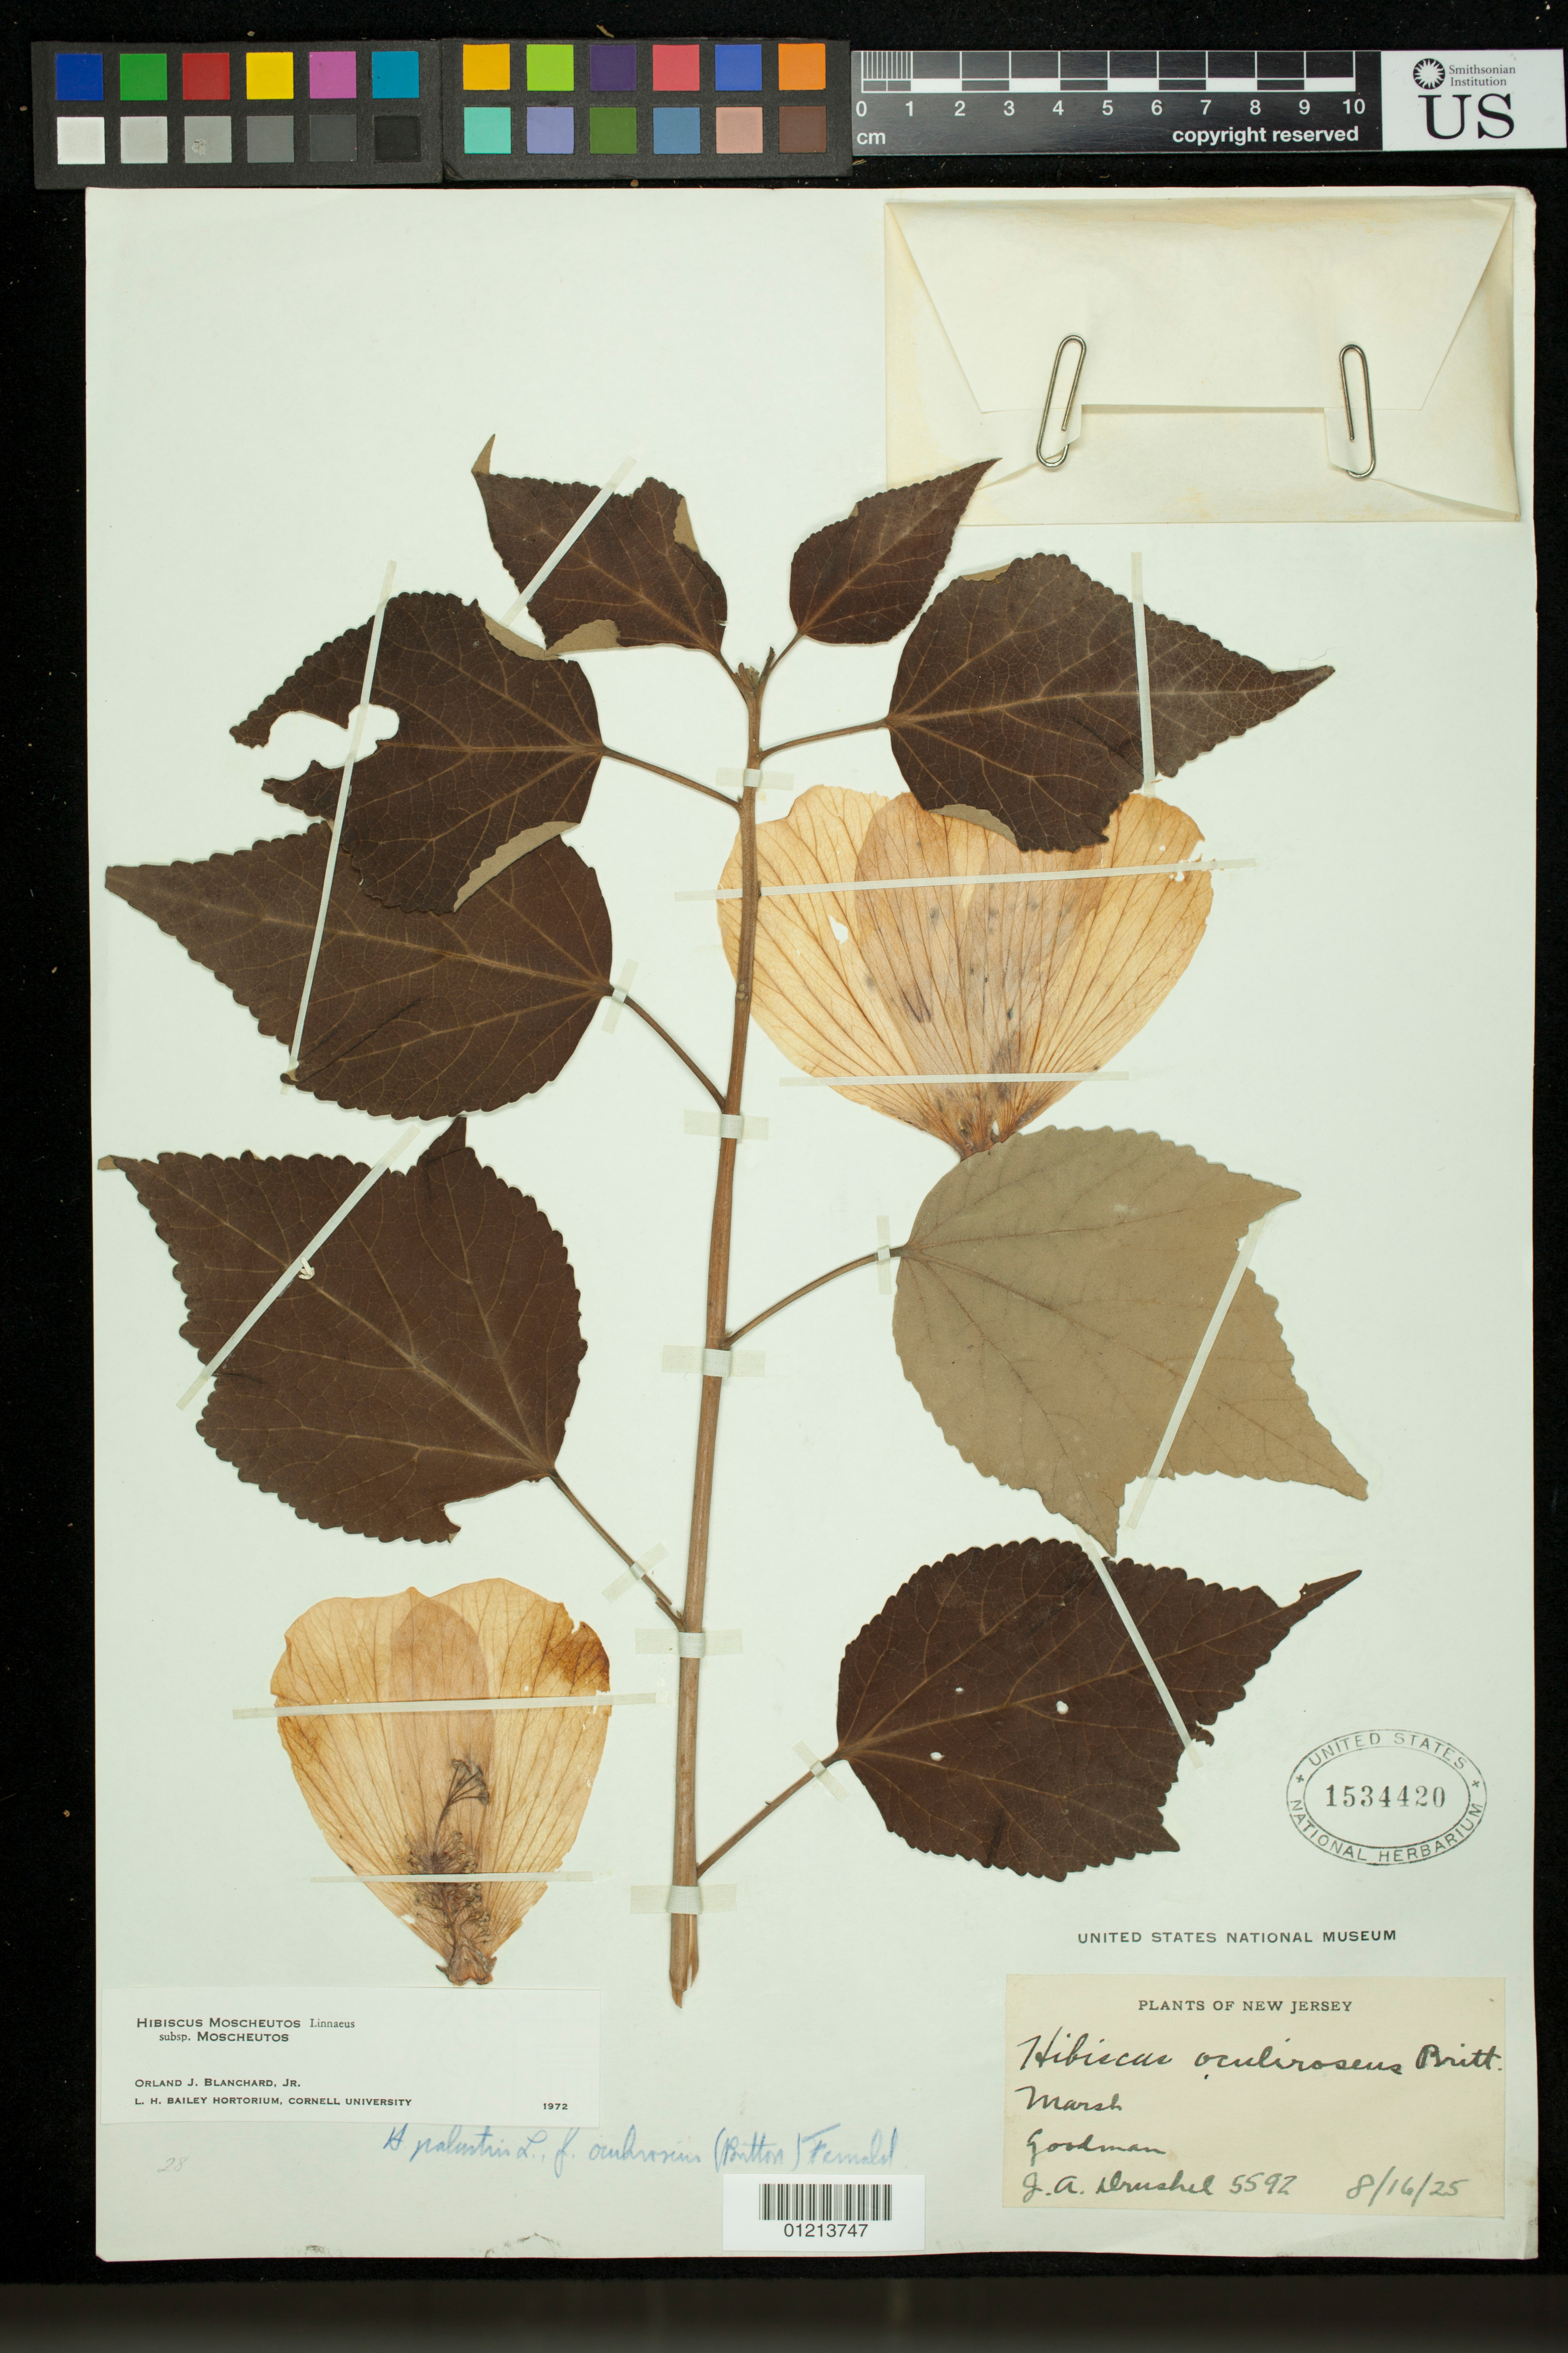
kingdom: Plantae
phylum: Tracheophyta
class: Magnoliopsida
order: Malvales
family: Malvaceae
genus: Hibiscus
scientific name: Hibiscus moscheutos subsp. moscheutos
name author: L.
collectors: J. A. Drushel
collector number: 5592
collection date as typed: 16 Aug 1925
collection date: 1925-08-16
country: United States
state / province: New Jersey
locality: Marsh, Goodman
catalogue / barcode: US 1534420